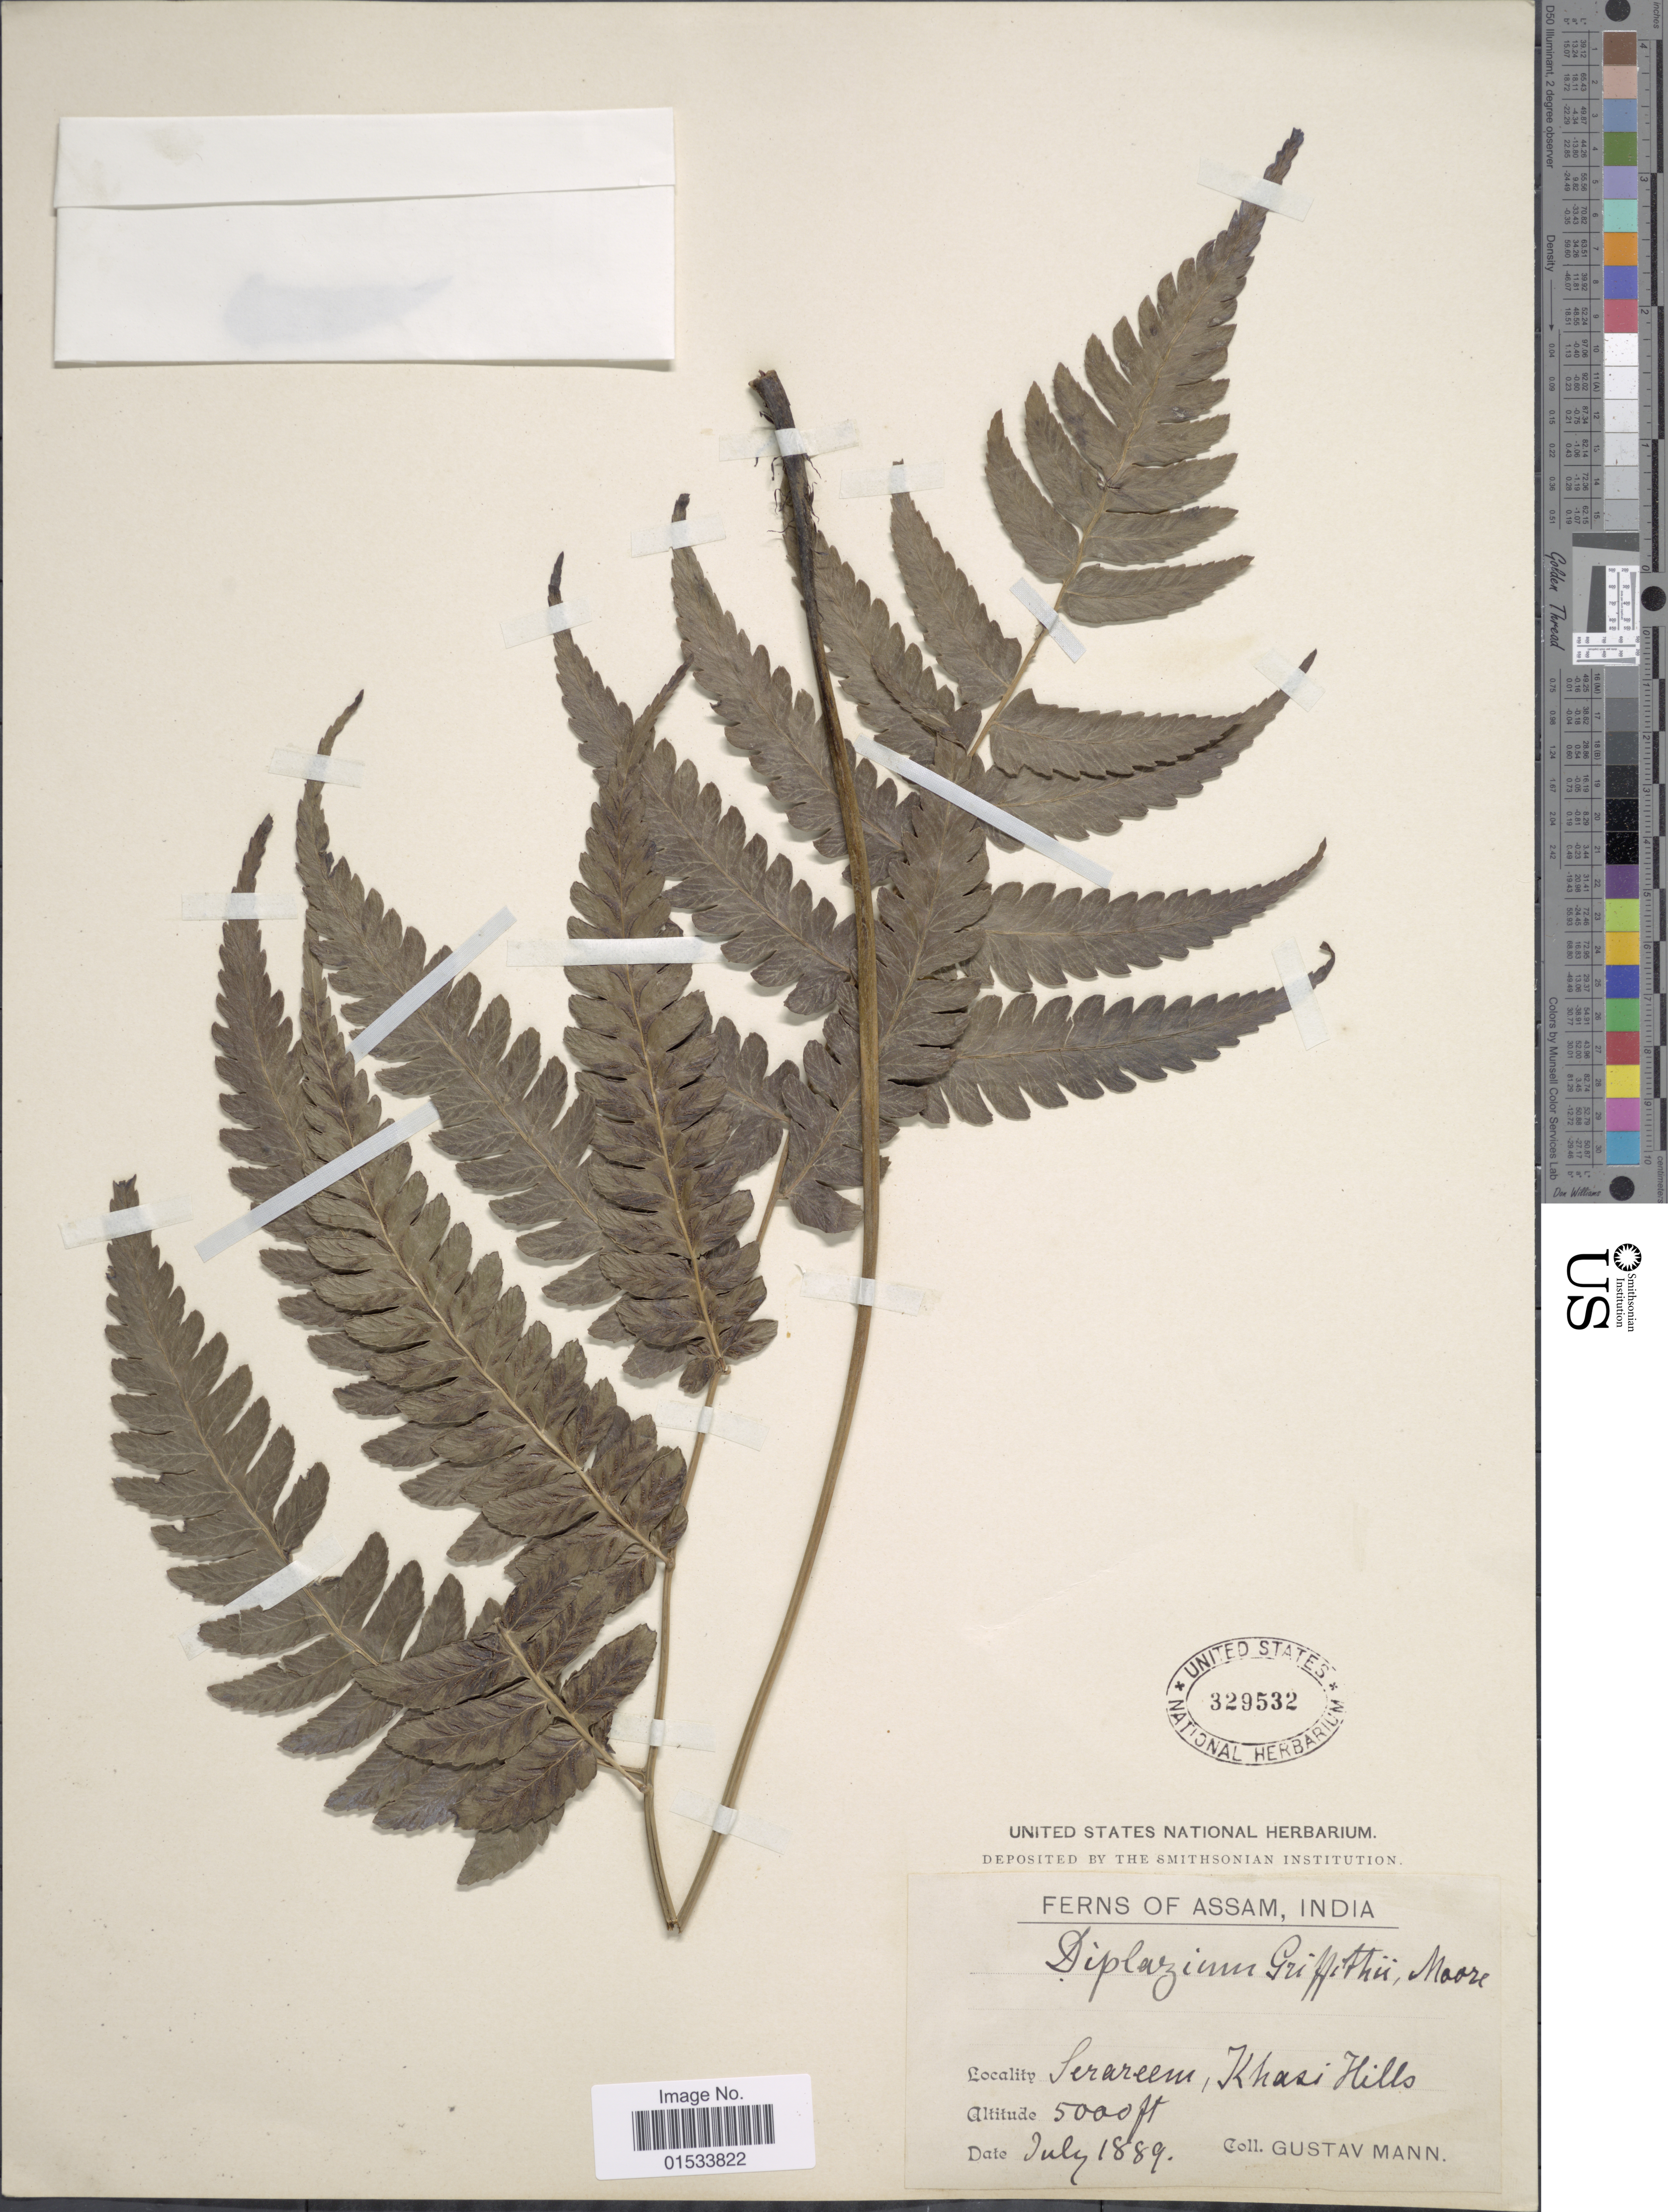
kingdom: Plantae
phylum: Tracheophyta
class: Polypodiopsida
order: Polypodiales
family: Athyriaceae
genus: Diplazium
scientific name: Diplazium griffithii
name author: (T. Moore) Diels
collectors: G. Mann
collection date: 1889-07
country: India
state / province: Meghalaya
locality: Serareem, Khasi Hills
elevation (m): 1524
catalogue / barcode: US 329532